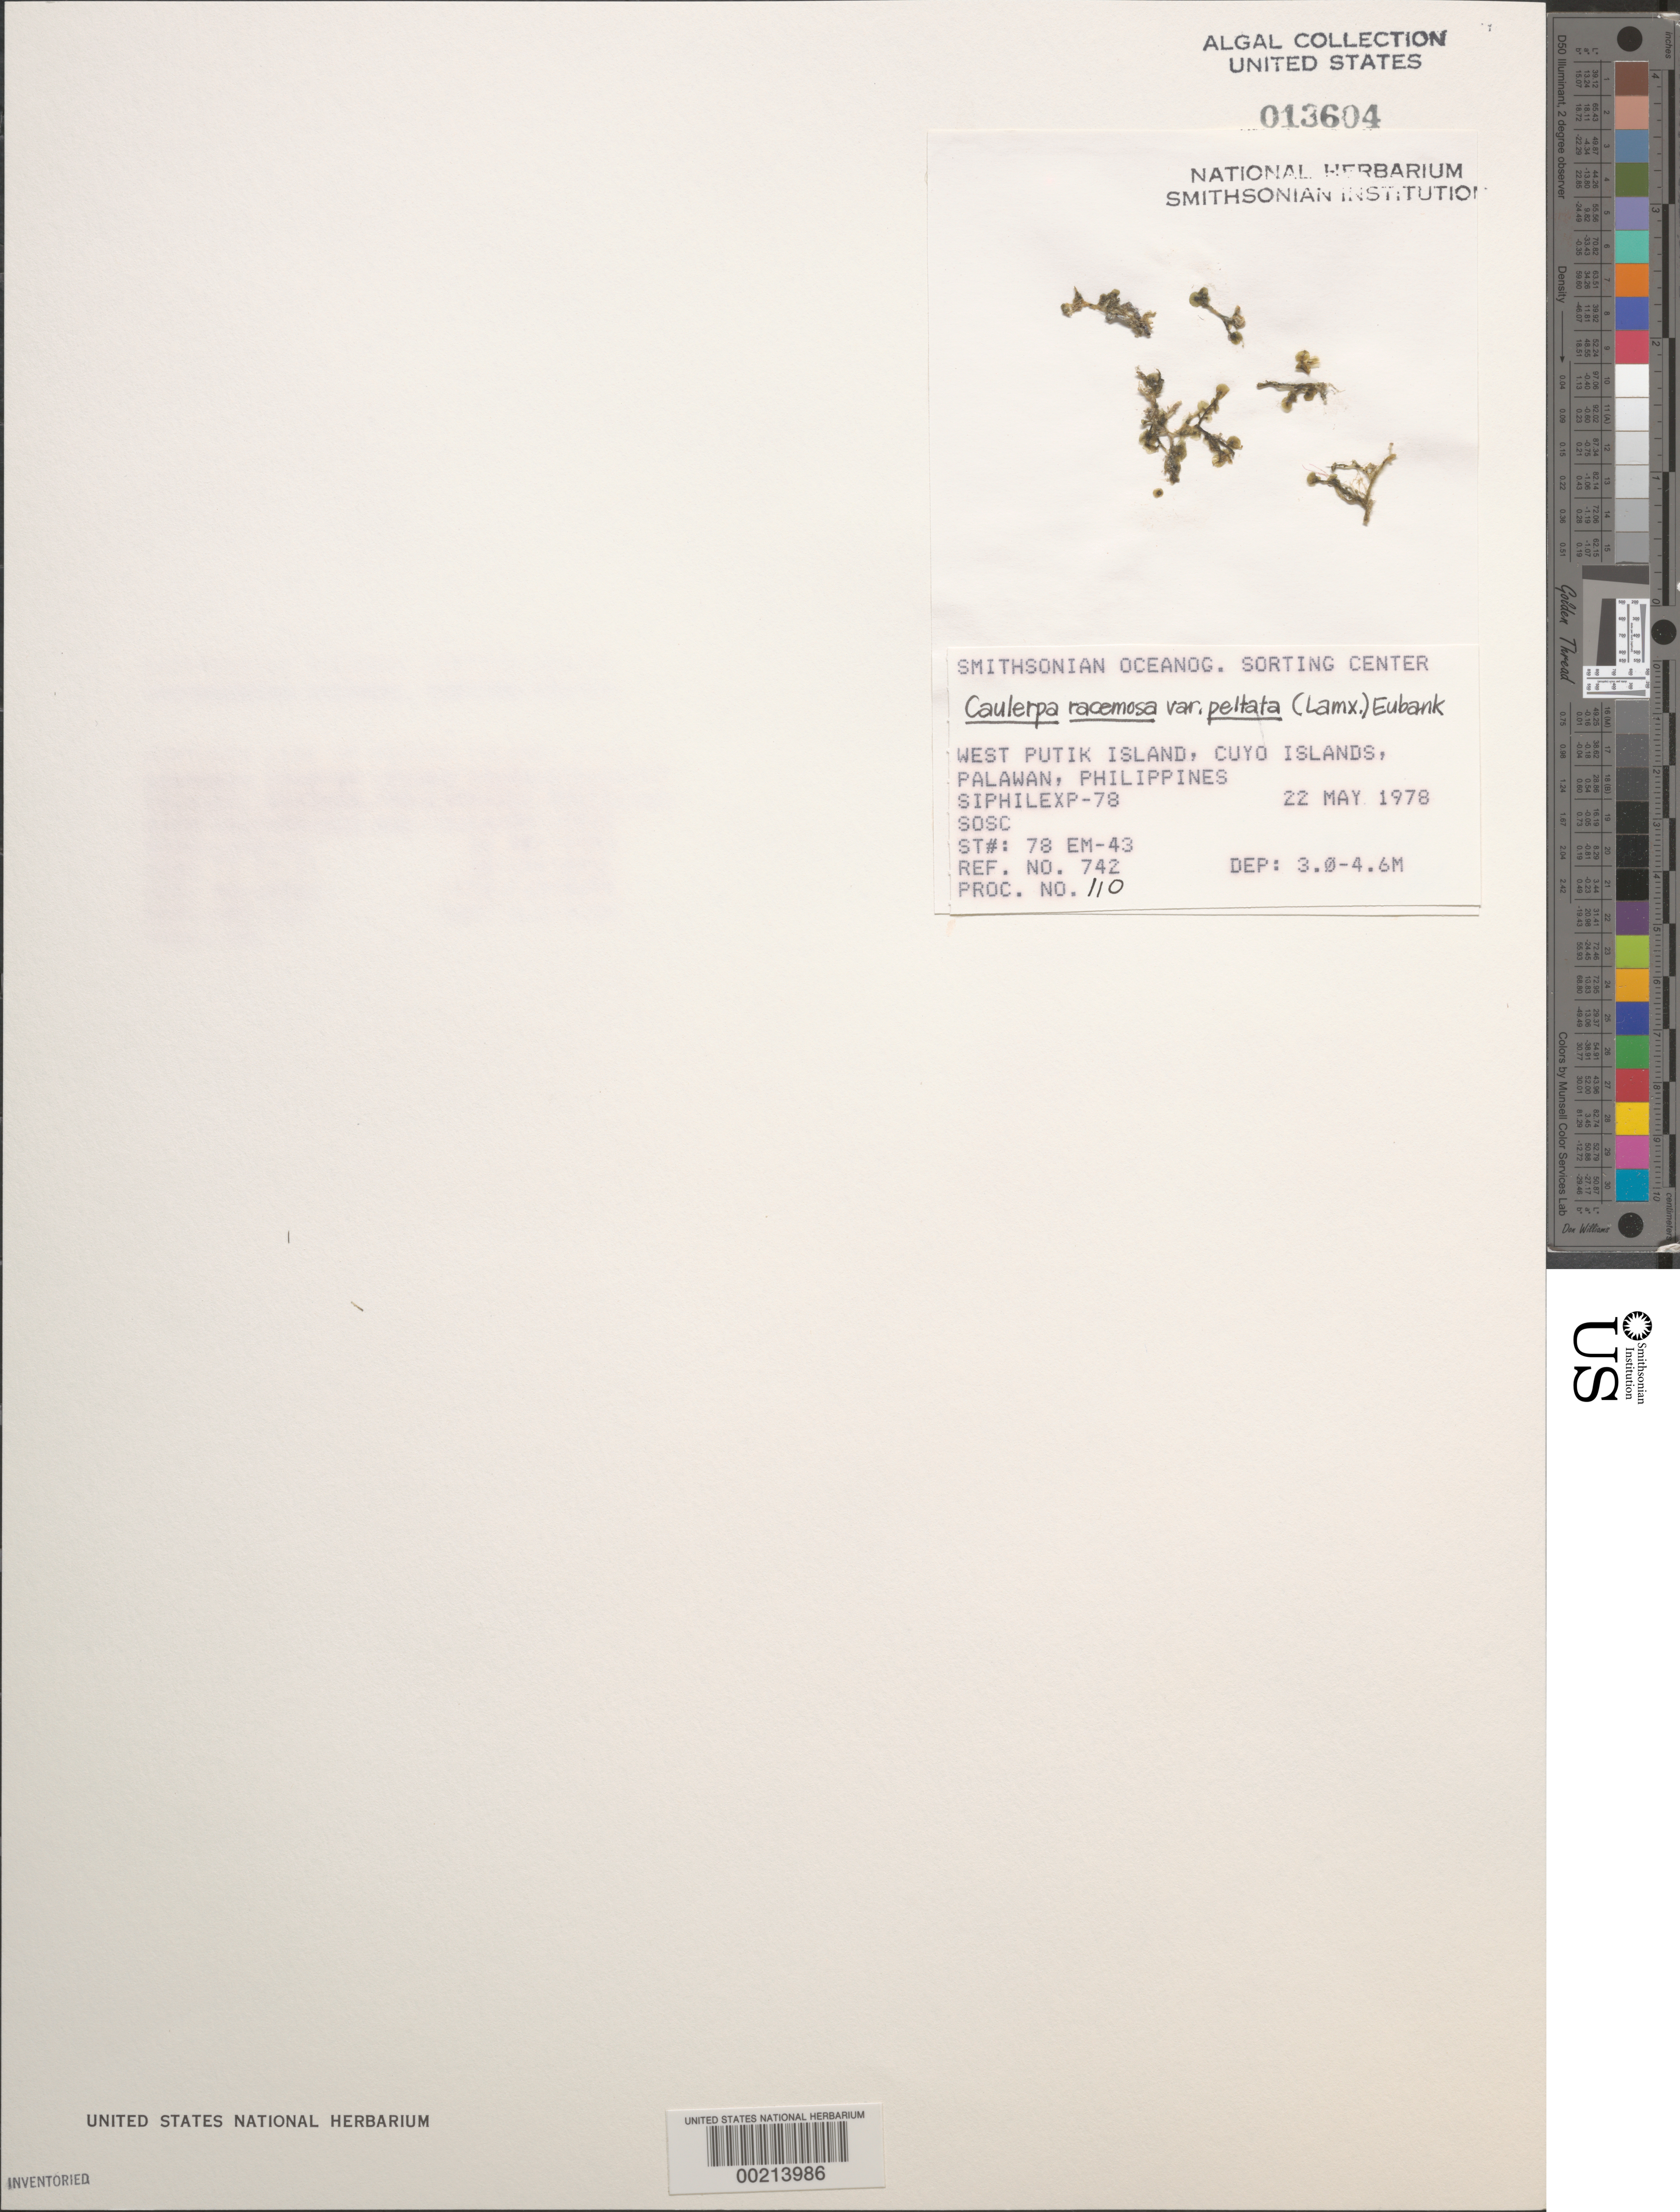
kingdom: Plantae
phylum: Chlorophyta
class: Ulvophyceae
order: Bryopsidales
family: Caulerpaceae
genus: Caulerpa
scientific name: Caulerpa racemosa var. peltata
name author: (J.V.Lamouroux) Eubank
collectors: SOSC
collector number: Station 78 Em-43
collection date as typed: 22 May 1978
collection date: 1978-05-22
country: Philippines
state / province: Mimaropa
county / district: Palawan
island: West Putik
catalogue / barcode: US 13604